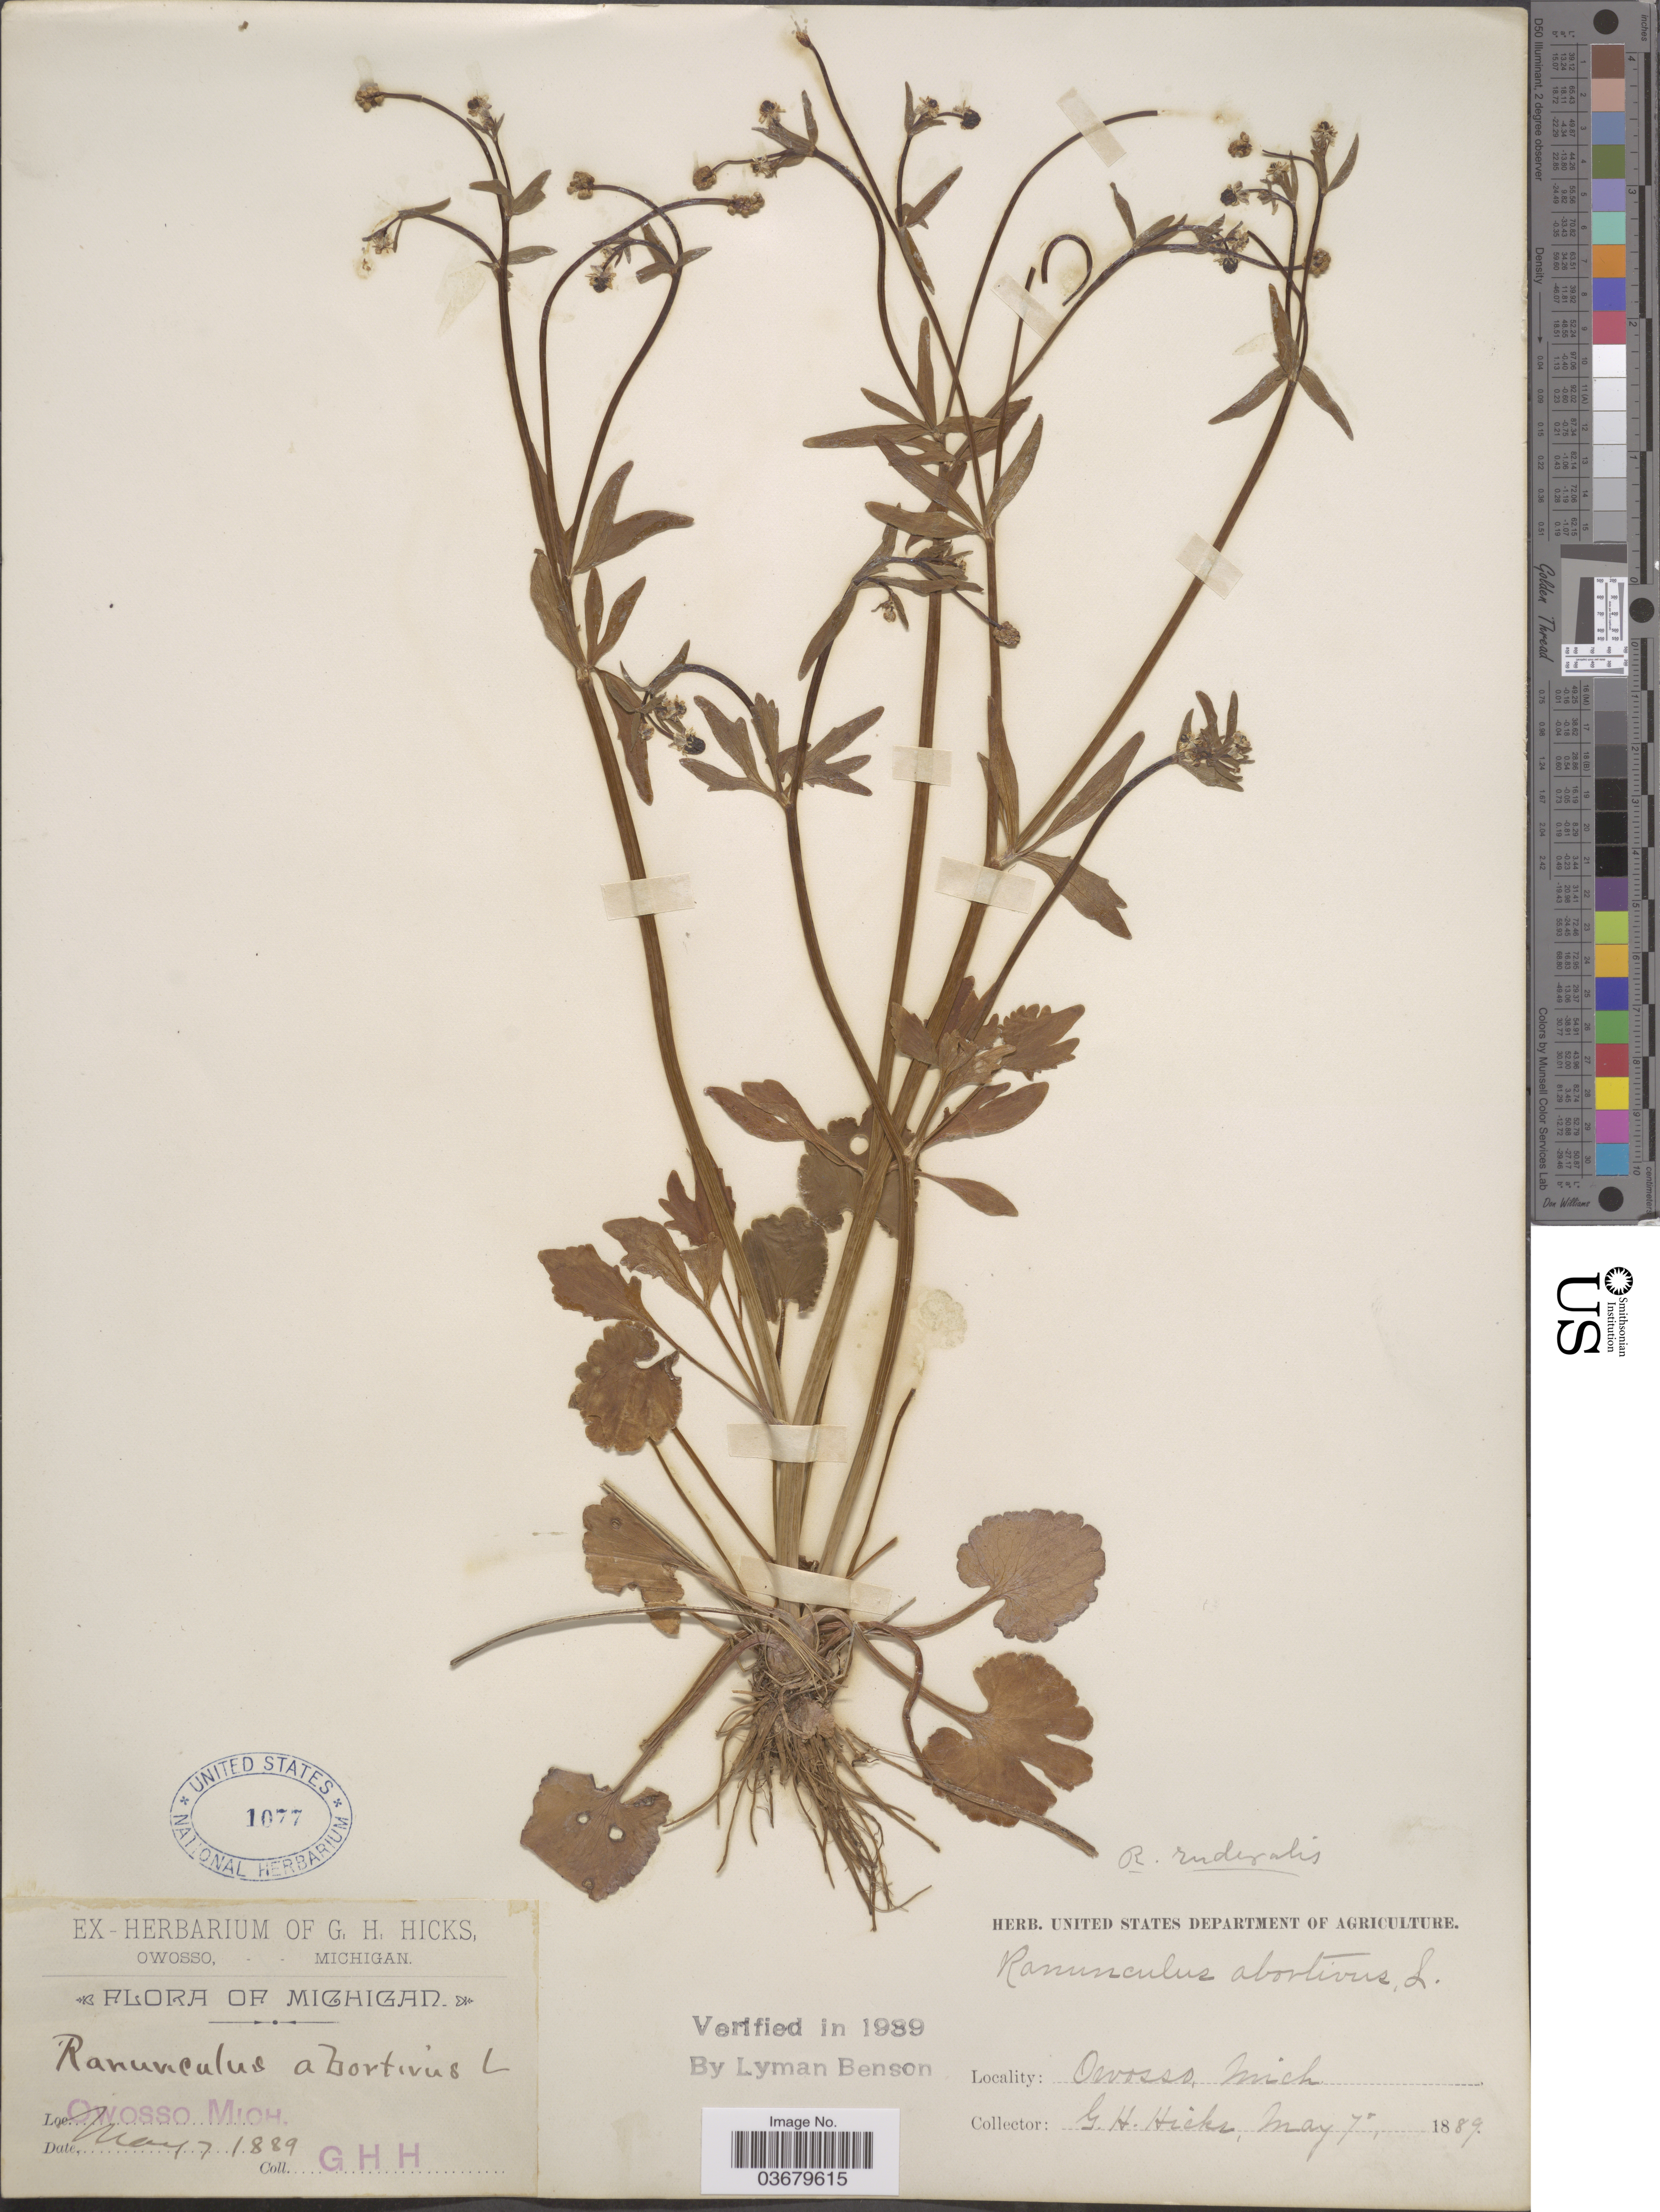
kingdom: Plantae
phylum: Tracheophyta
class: Magnoliopsida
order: Ranunculales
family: Ranunculaceae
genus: Ranunculus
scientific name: Ranunculus abortivus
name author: L.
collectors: G. Hicks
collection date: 1889-05-07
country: United States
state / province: Michigan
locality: Owosso.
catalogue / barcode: US 1077